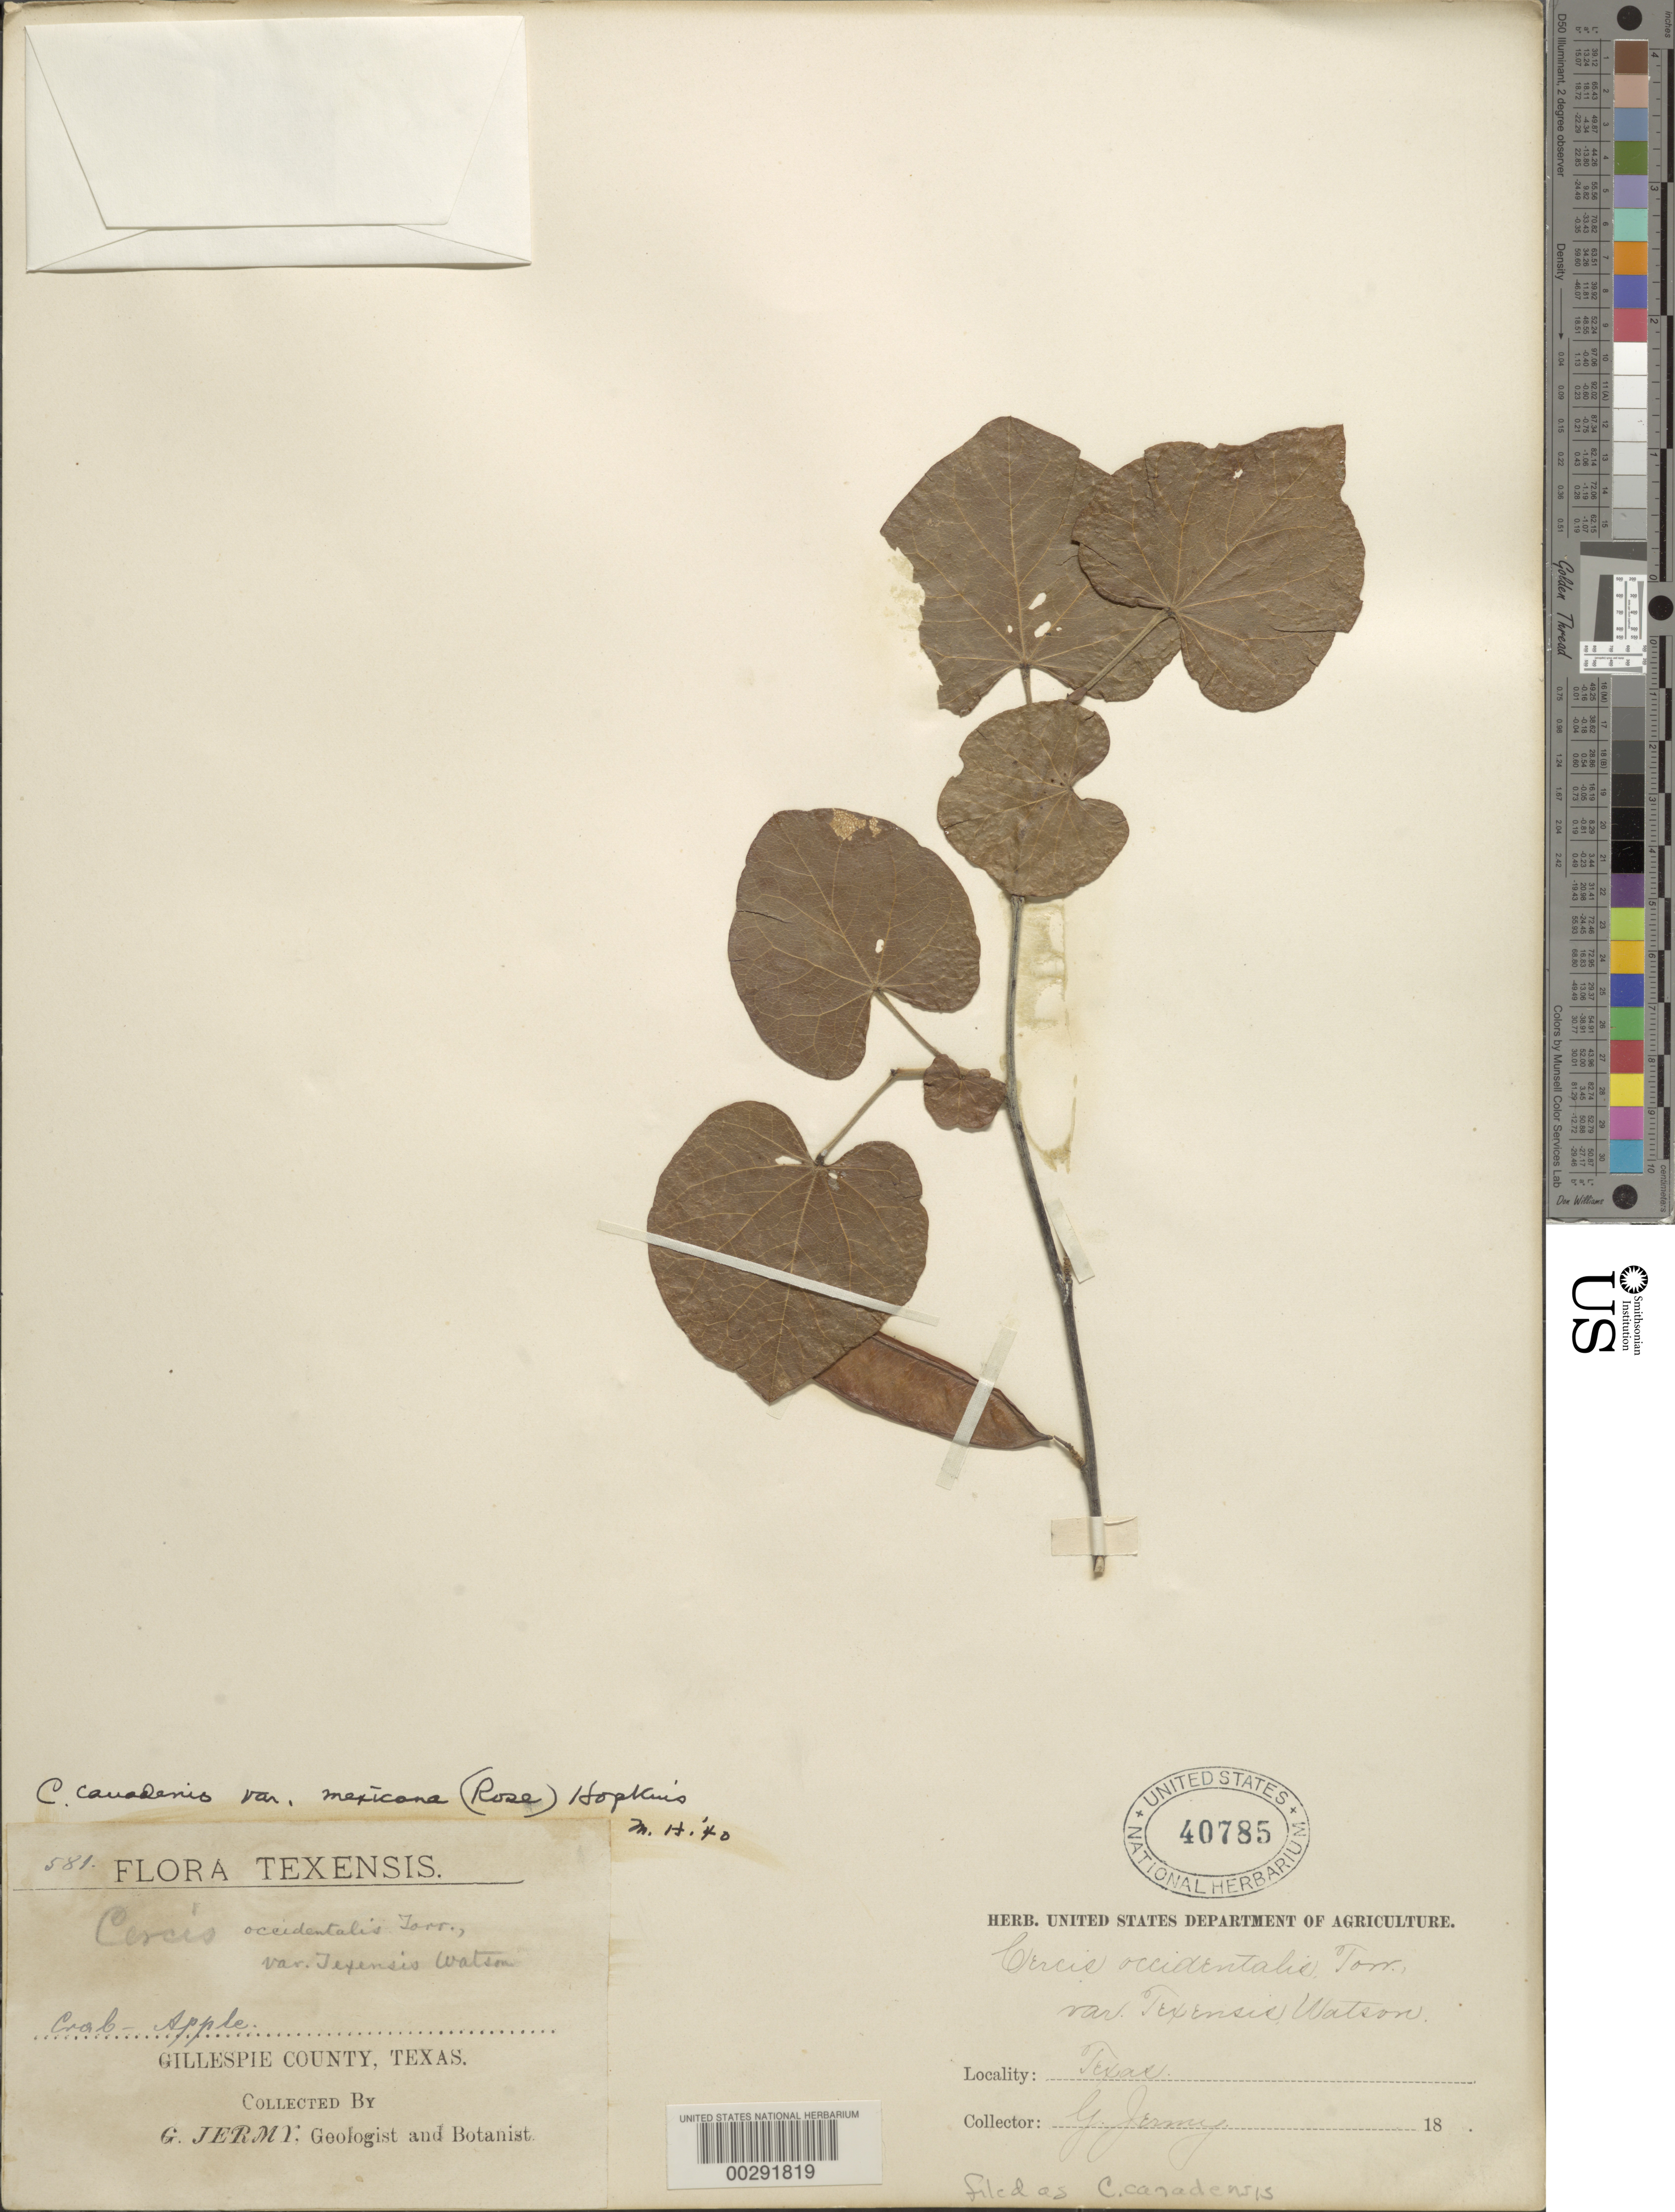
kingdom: Plantae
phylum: Tracheophyta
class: Magnoliopsida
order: Fabales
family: Fabaceae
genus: Cercis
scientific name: Cercis canadensis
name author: L.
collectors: G. Jermy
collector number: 581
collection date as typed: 18--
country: United States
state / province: Texas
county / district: Gillespie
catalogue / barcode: US 40785